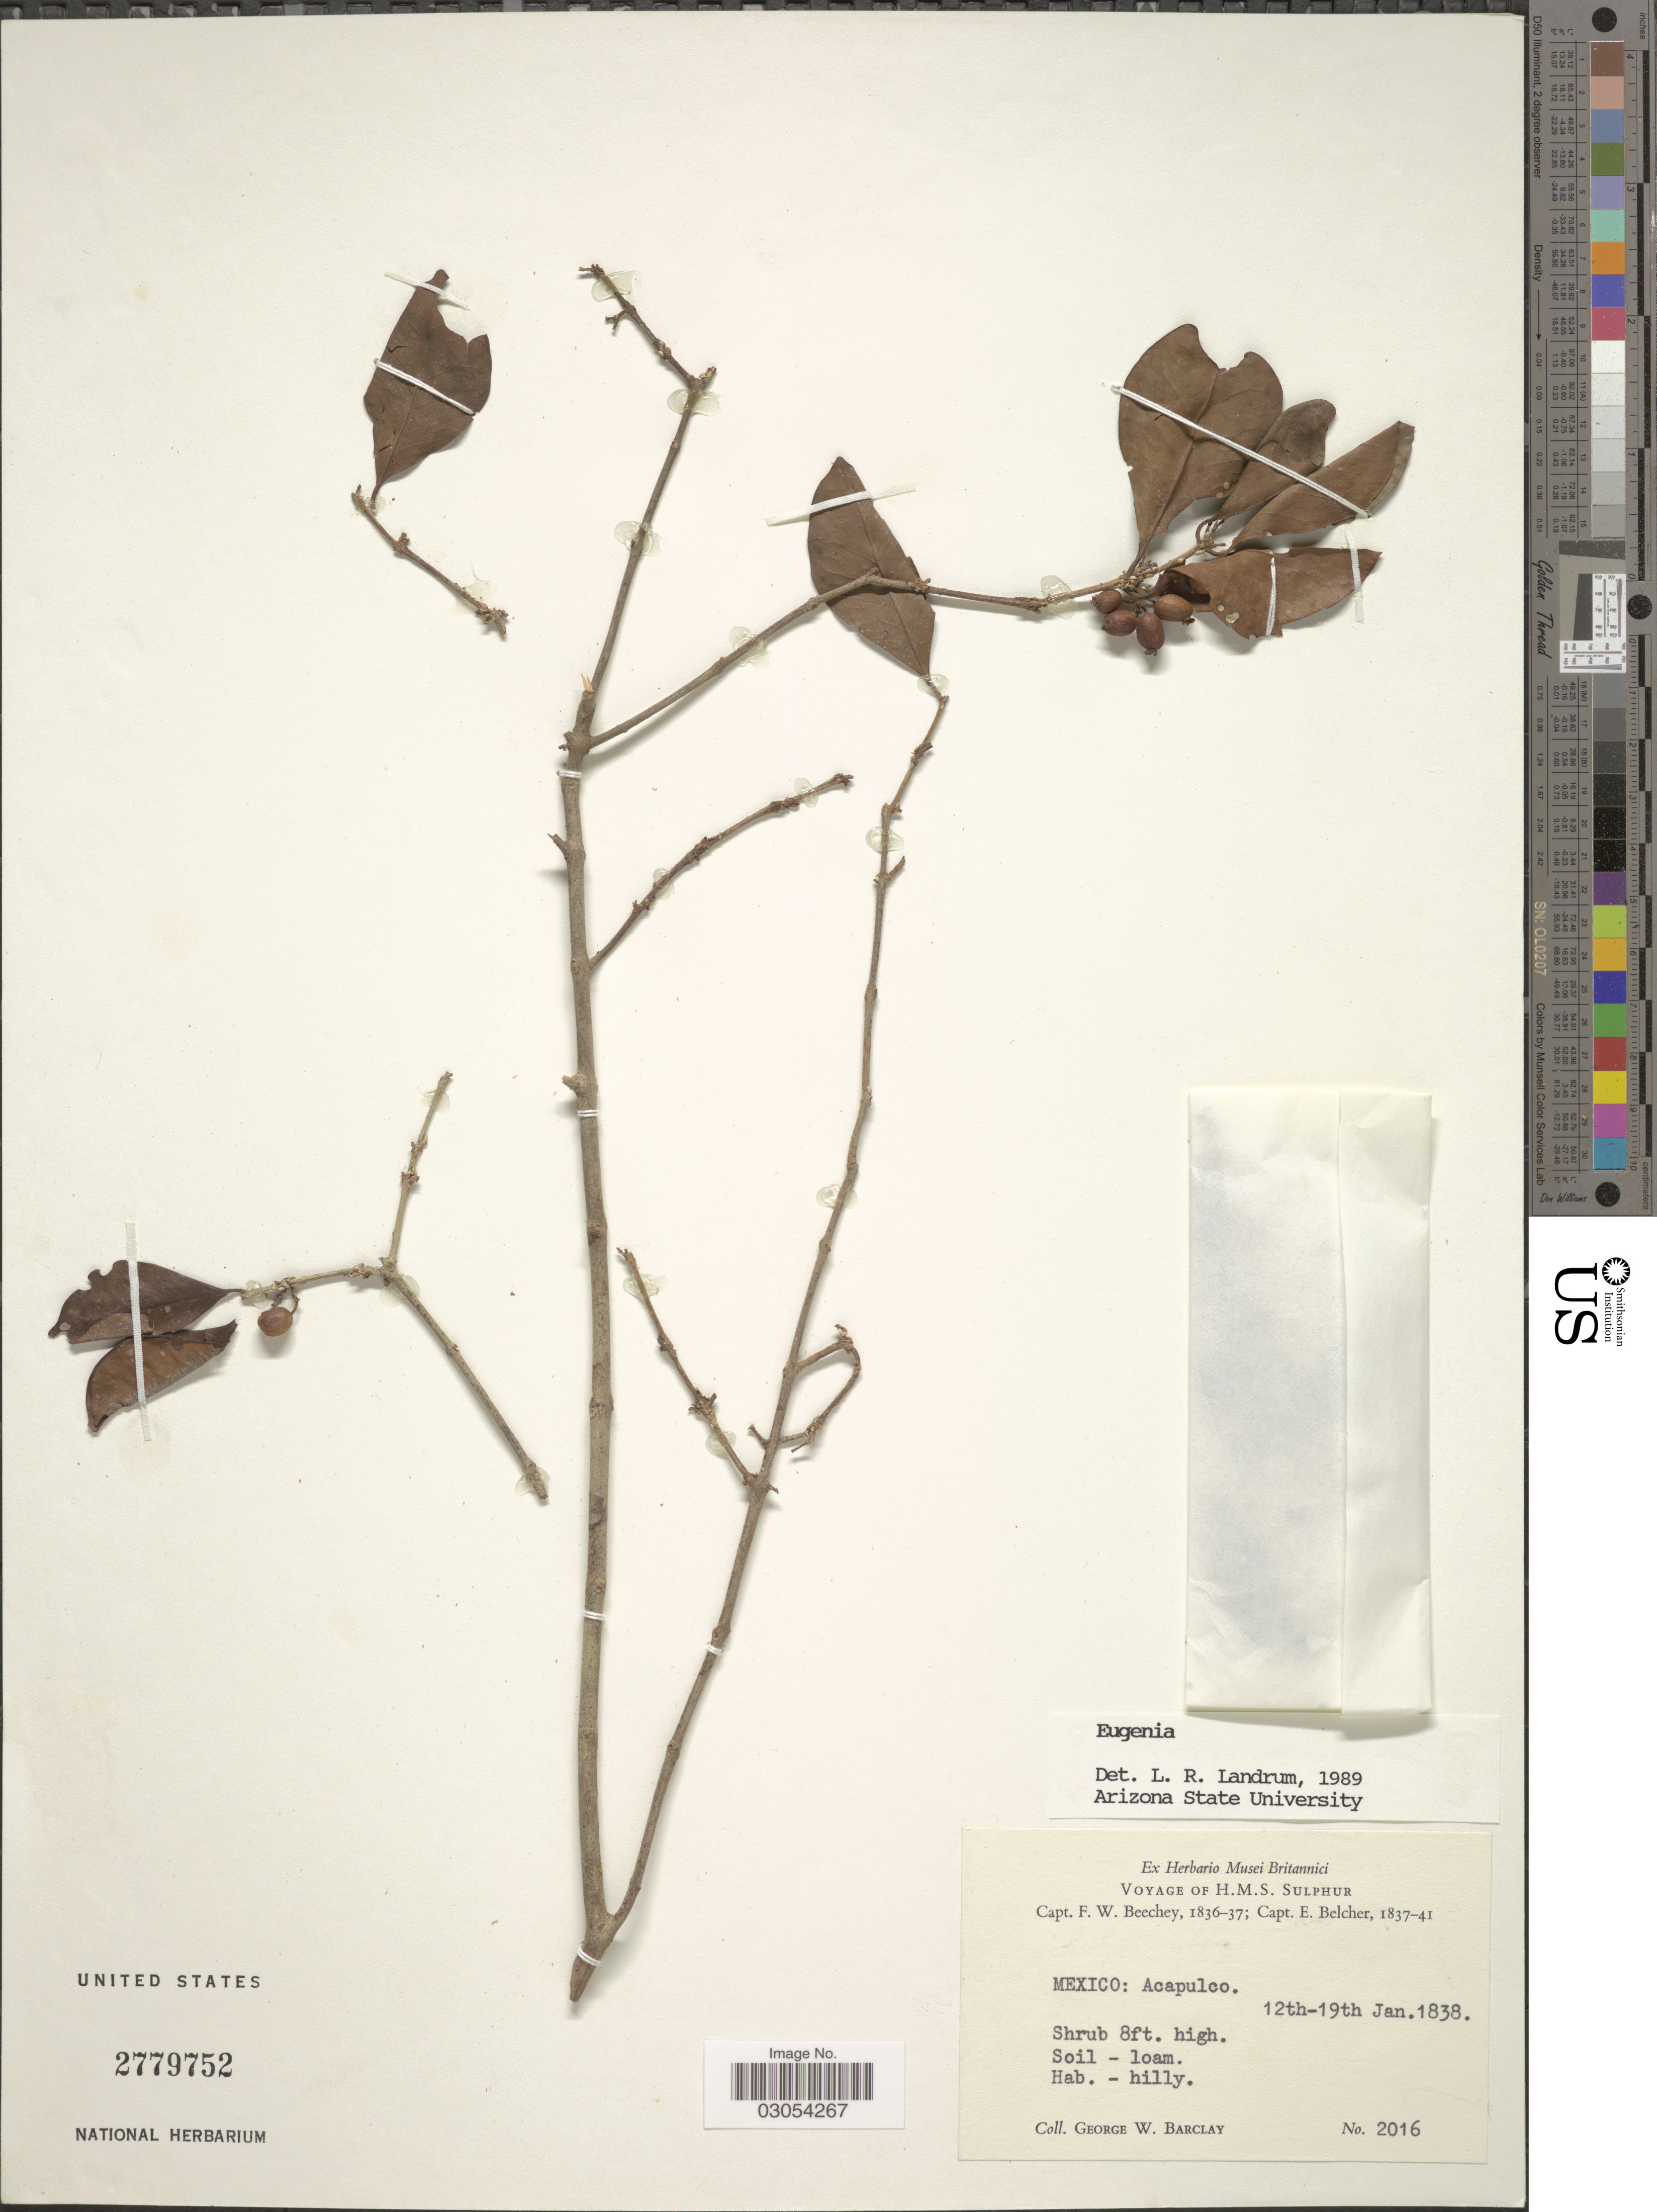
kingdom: Plantae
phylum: Tracheophyta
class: Magnoliopsida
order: Myrtales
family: Myrtaceae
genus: Eugenia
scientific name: Eugenia sp.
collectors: G. W. Barclay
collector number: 2016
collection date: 1838-01-12/1838-01-19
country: Mexico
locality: Acapulco.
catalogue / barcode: US 2779752